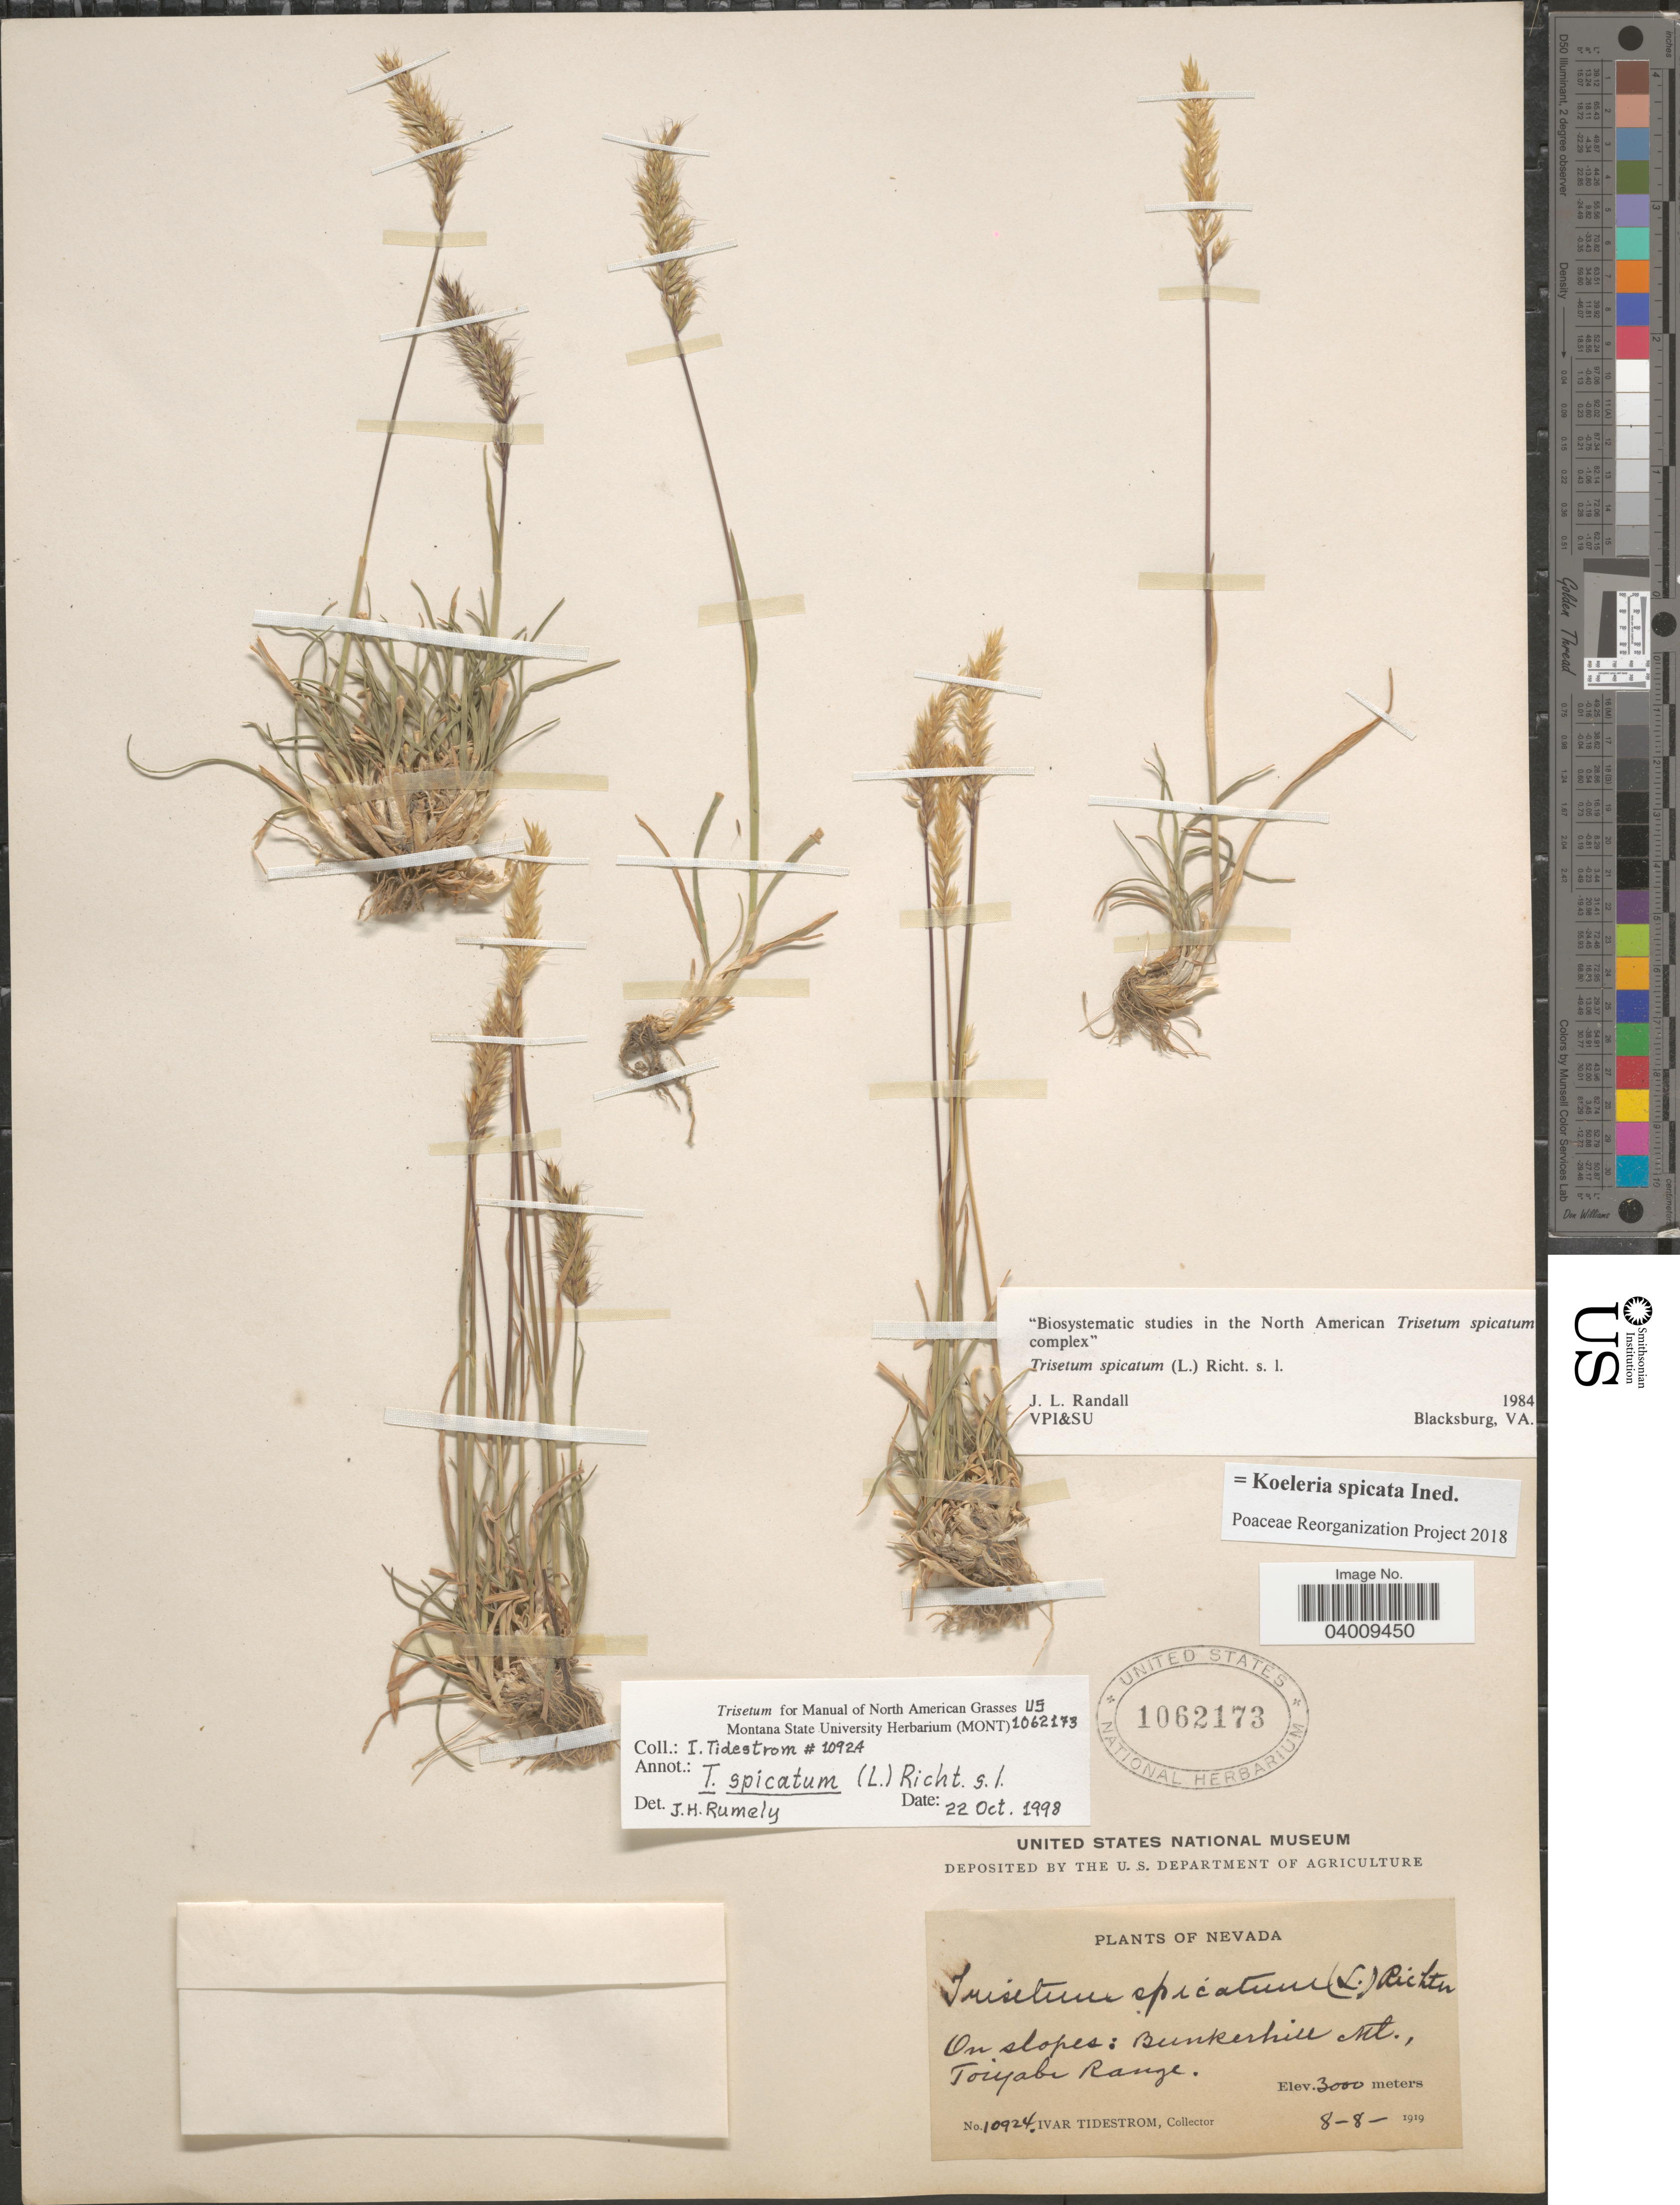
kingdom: Plantae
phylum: Tracheophyta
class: Liliopsida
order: Poales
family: Poaceae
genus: Koeleria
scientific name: Koeleria spicata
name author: (L.) Barberá et al.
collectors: I. F. Tidestrom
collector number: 10924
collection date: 1919-08-08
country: United States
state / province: Nevada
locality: On slopes: Bunkerhill Mt., Toiyabe Range.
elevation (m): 3000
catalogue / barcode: US 1062173